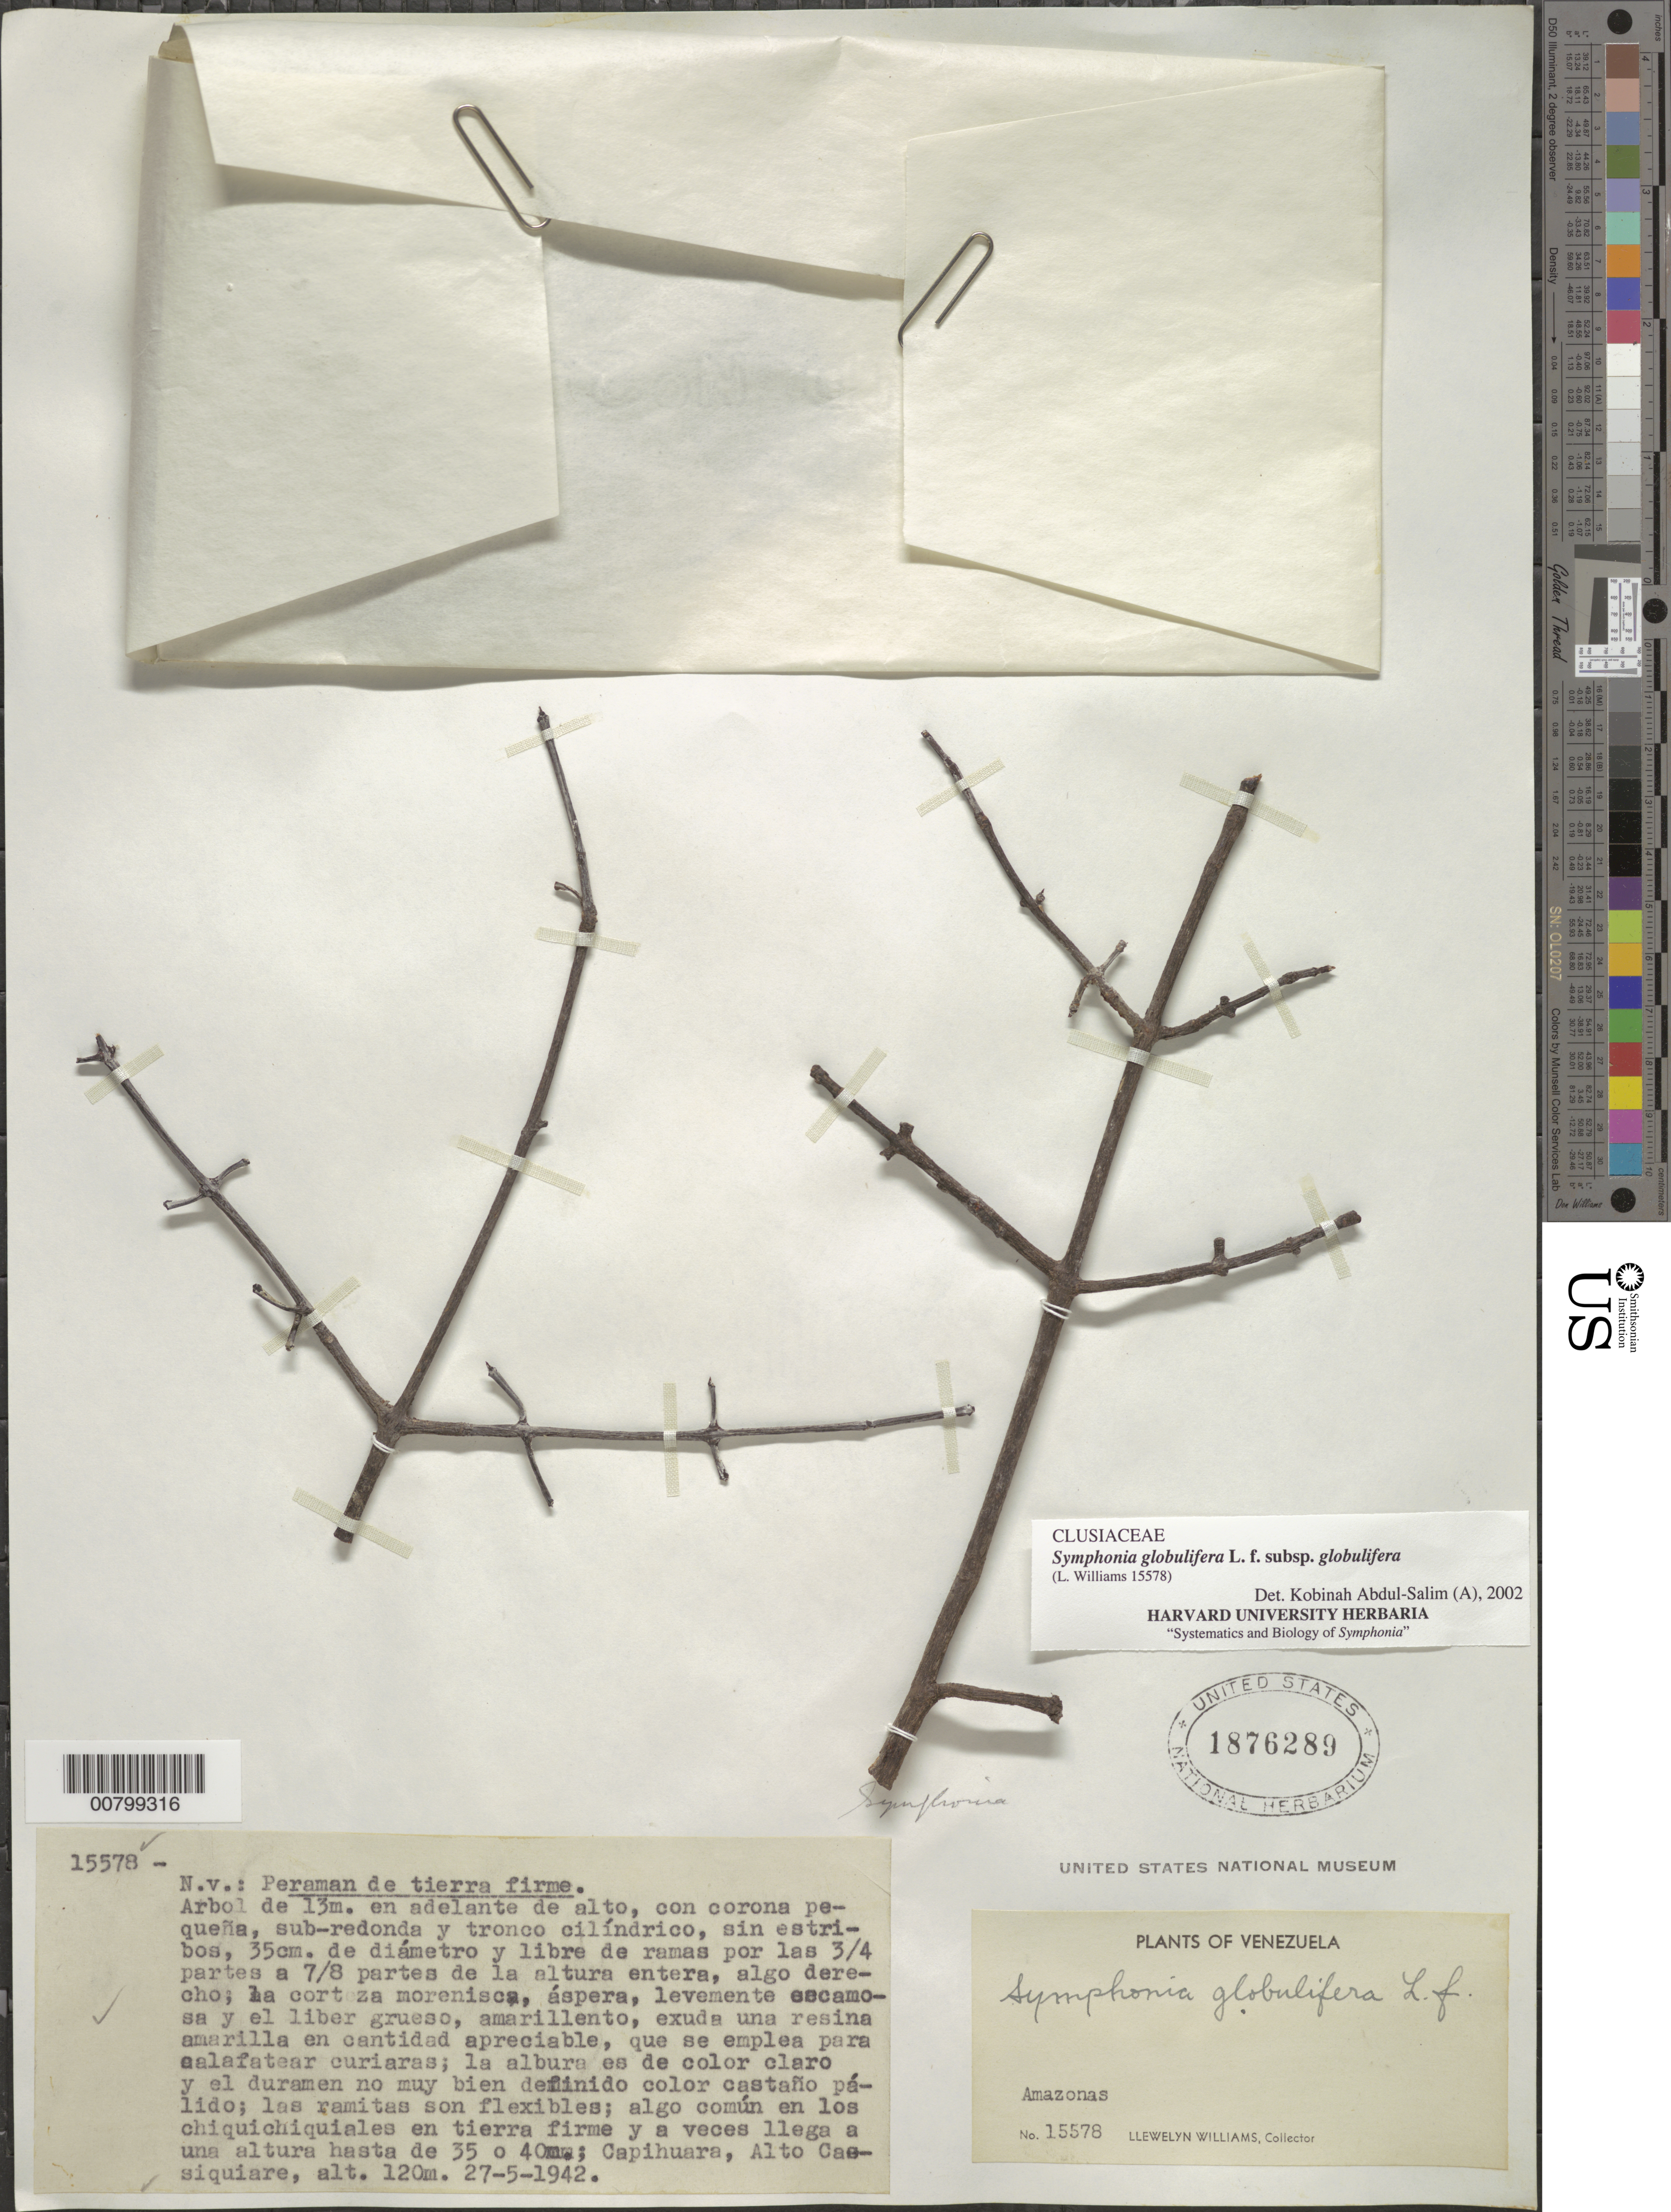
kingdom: Plantae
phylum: Tracheophyta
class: Magnoliopsida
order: Malpighiales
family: Clusiaceae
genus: Symphonia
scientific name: Symphonia globulifera subsp. globulifera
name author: L. f.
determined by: Abdul-Salim, K.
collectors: Ll. Williams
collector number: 15578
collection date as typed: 27-May-42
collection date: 1942-05-27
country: Venezuela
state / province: Amazonas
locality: Capihuara, Alto Casiquiare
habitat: En los chiquichiquiales de tierra firme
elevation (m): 120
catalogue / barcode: US 1876289